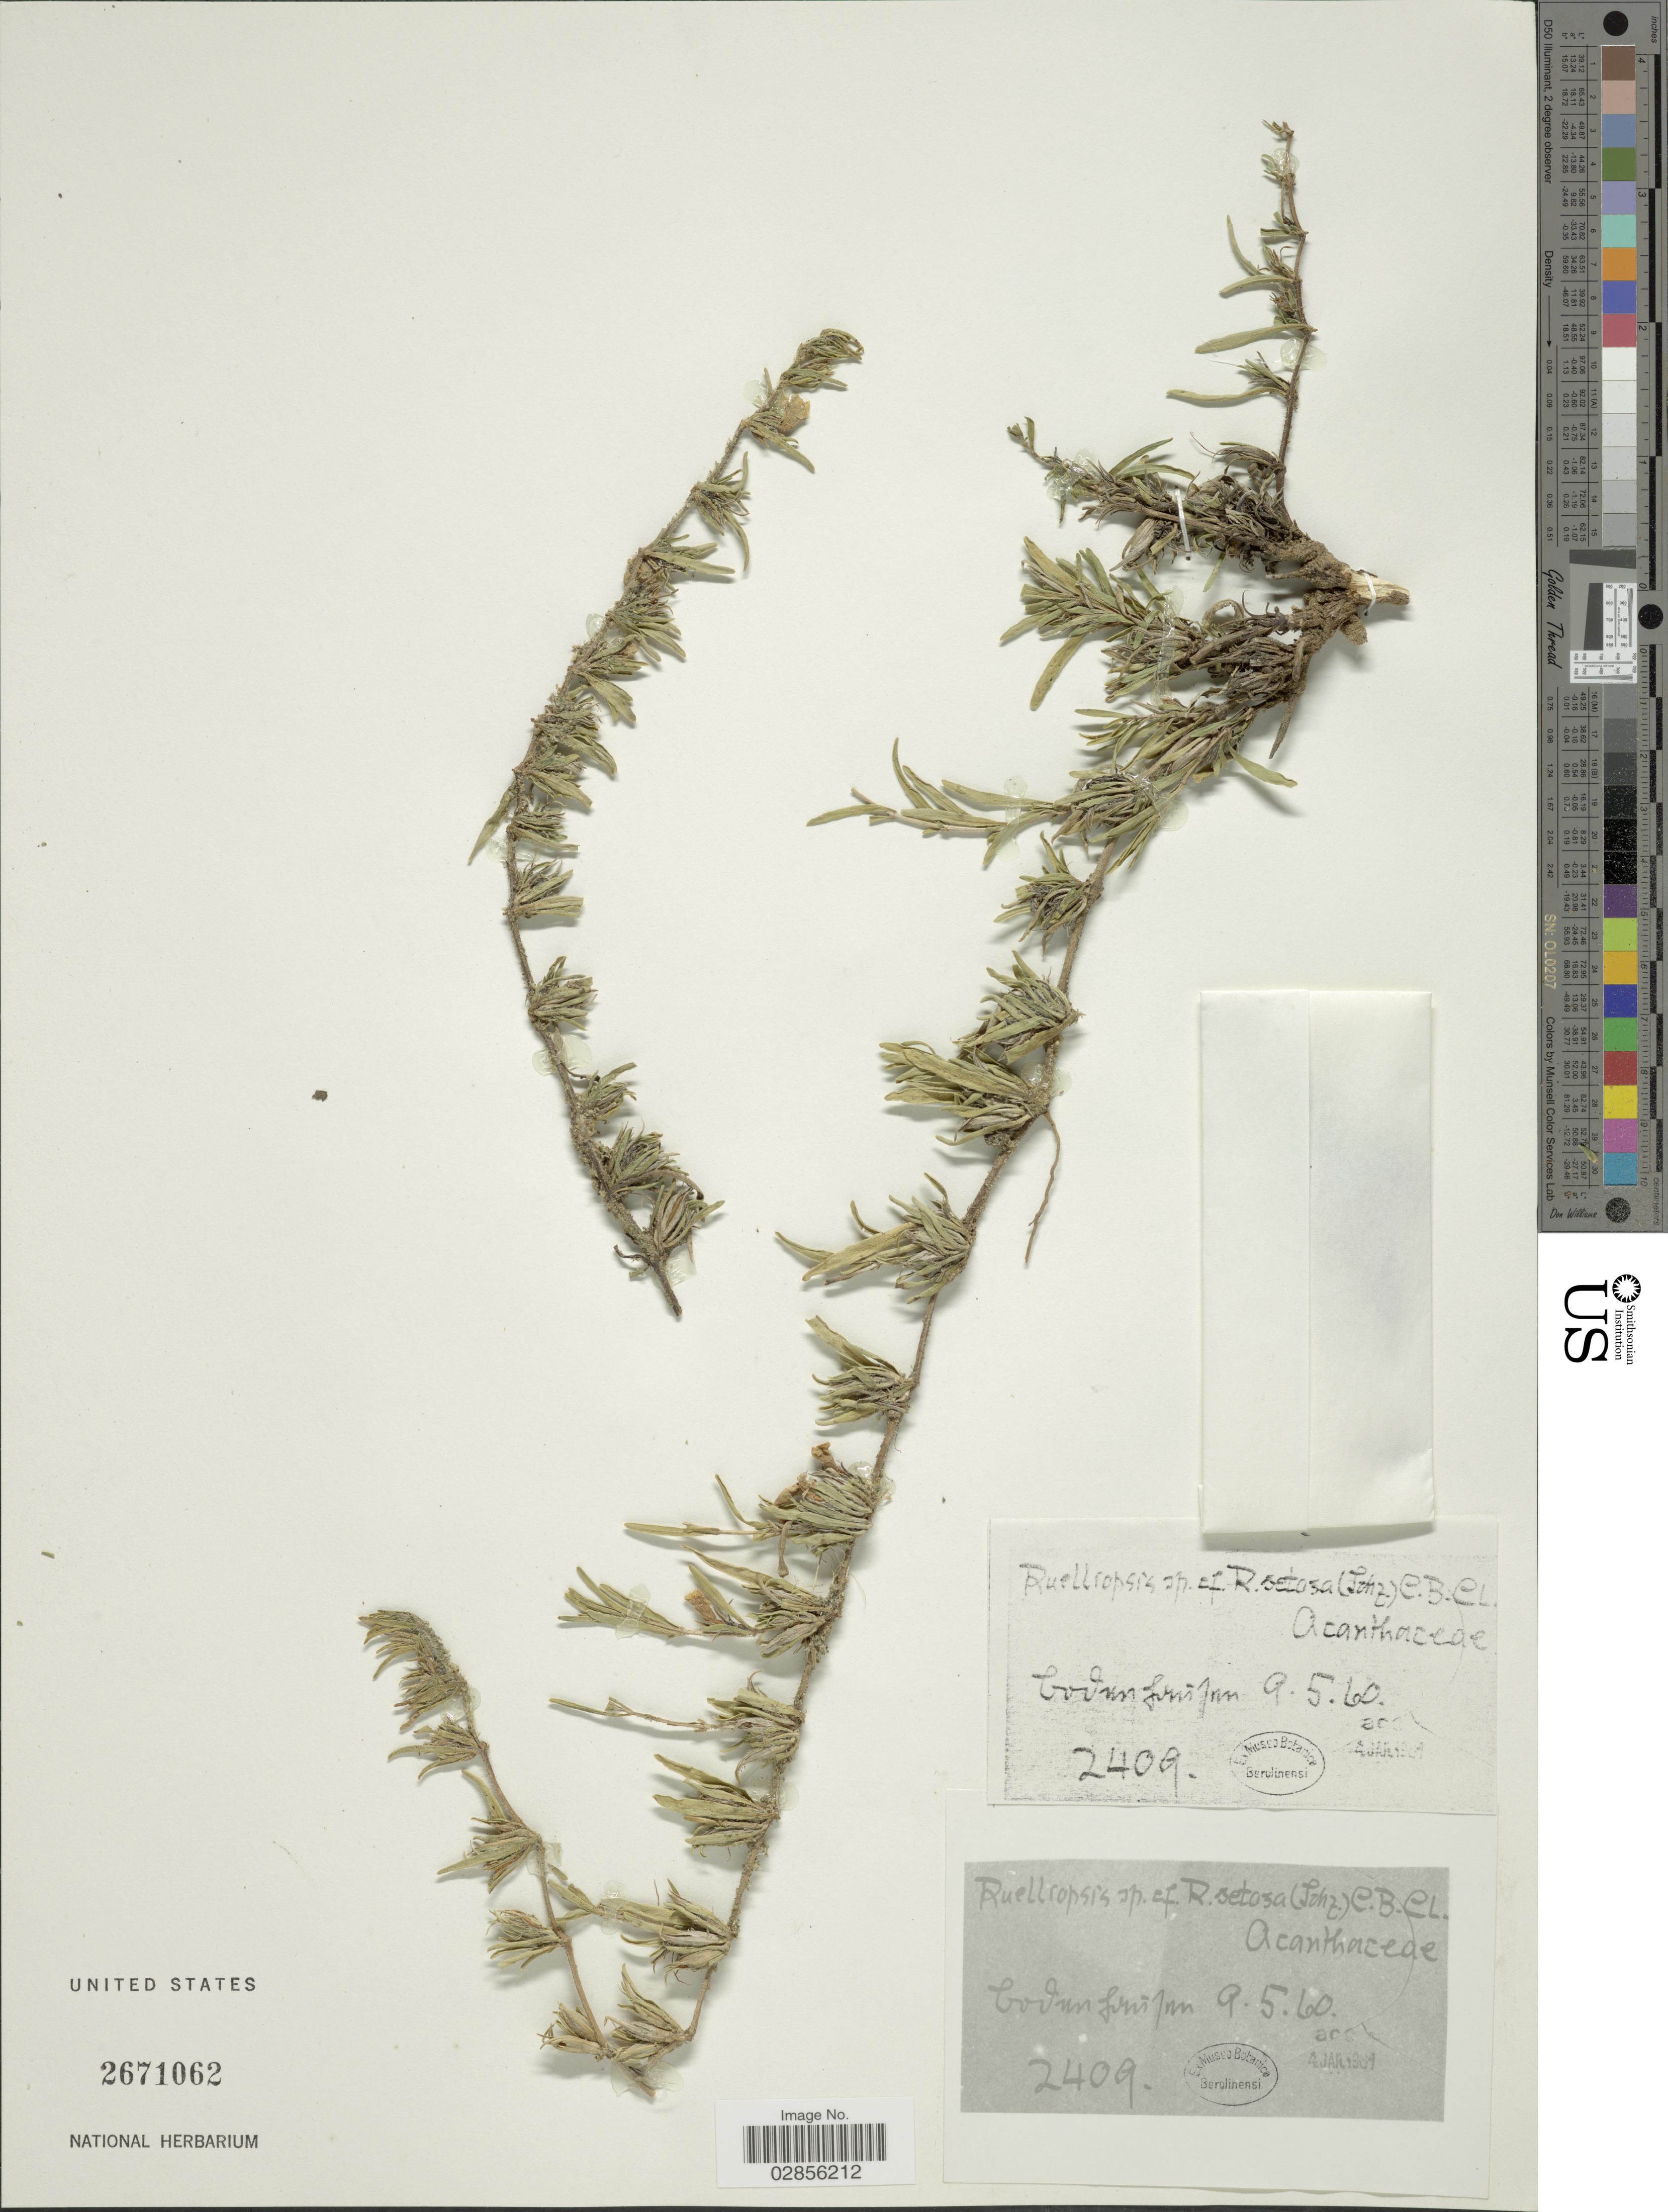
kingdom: Plantae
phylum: Tracheophyta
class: Magnoliopsida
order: Lamiales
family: Acanthaceae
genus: Ruelliopsis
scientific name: Ruelliopsis setosa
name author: C.B. Clarke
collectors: ex herb. Museo botanico Berolinensi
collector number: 2409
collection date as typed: Transcribed d/m/y: 9/5/60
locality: Codunforistan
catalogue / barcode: US 2671062